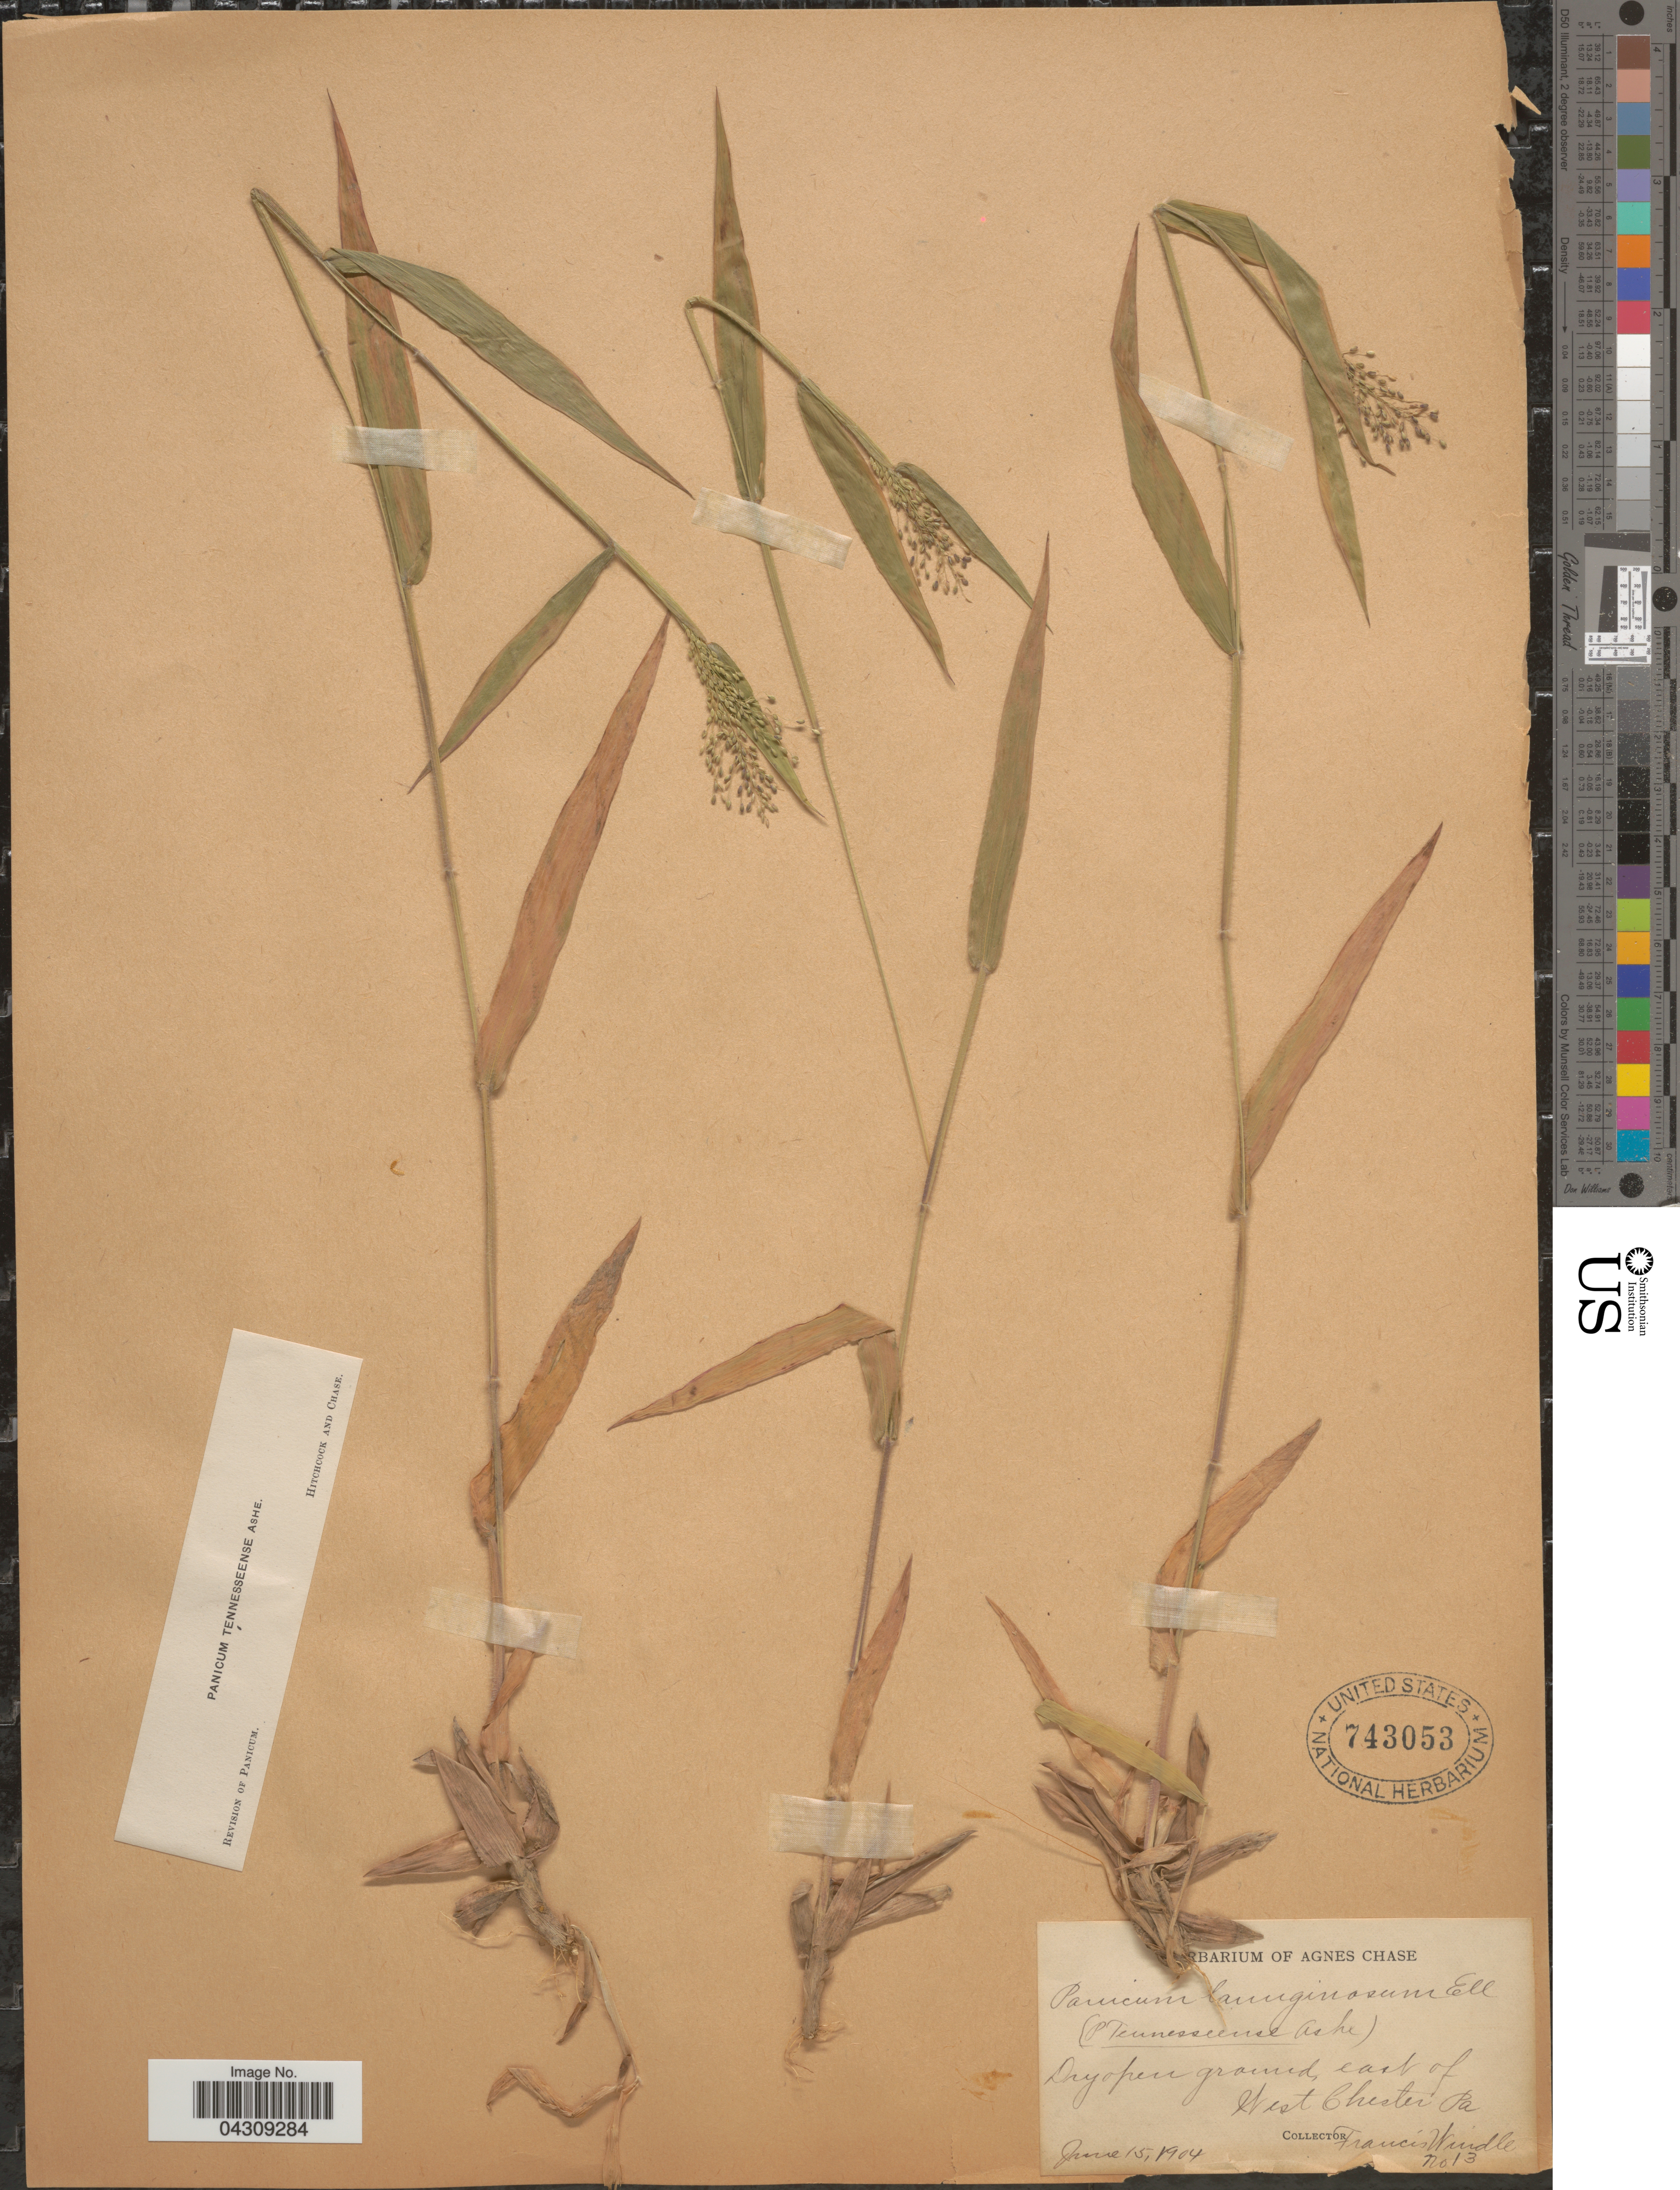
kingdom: Plantae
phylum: Tracheophyta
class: Liliopsida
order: Poales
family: Poaceae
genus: Dichanthelium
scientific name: Dichanthelium acuminatum var. acuminatum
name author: (Sw.) Gould & C.A. Clark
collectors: F. Windle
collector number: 13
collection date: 1904-06-15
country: United States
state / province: Pennsylvania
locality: Dry open ground, east of West Chester.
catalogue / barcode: US 743053